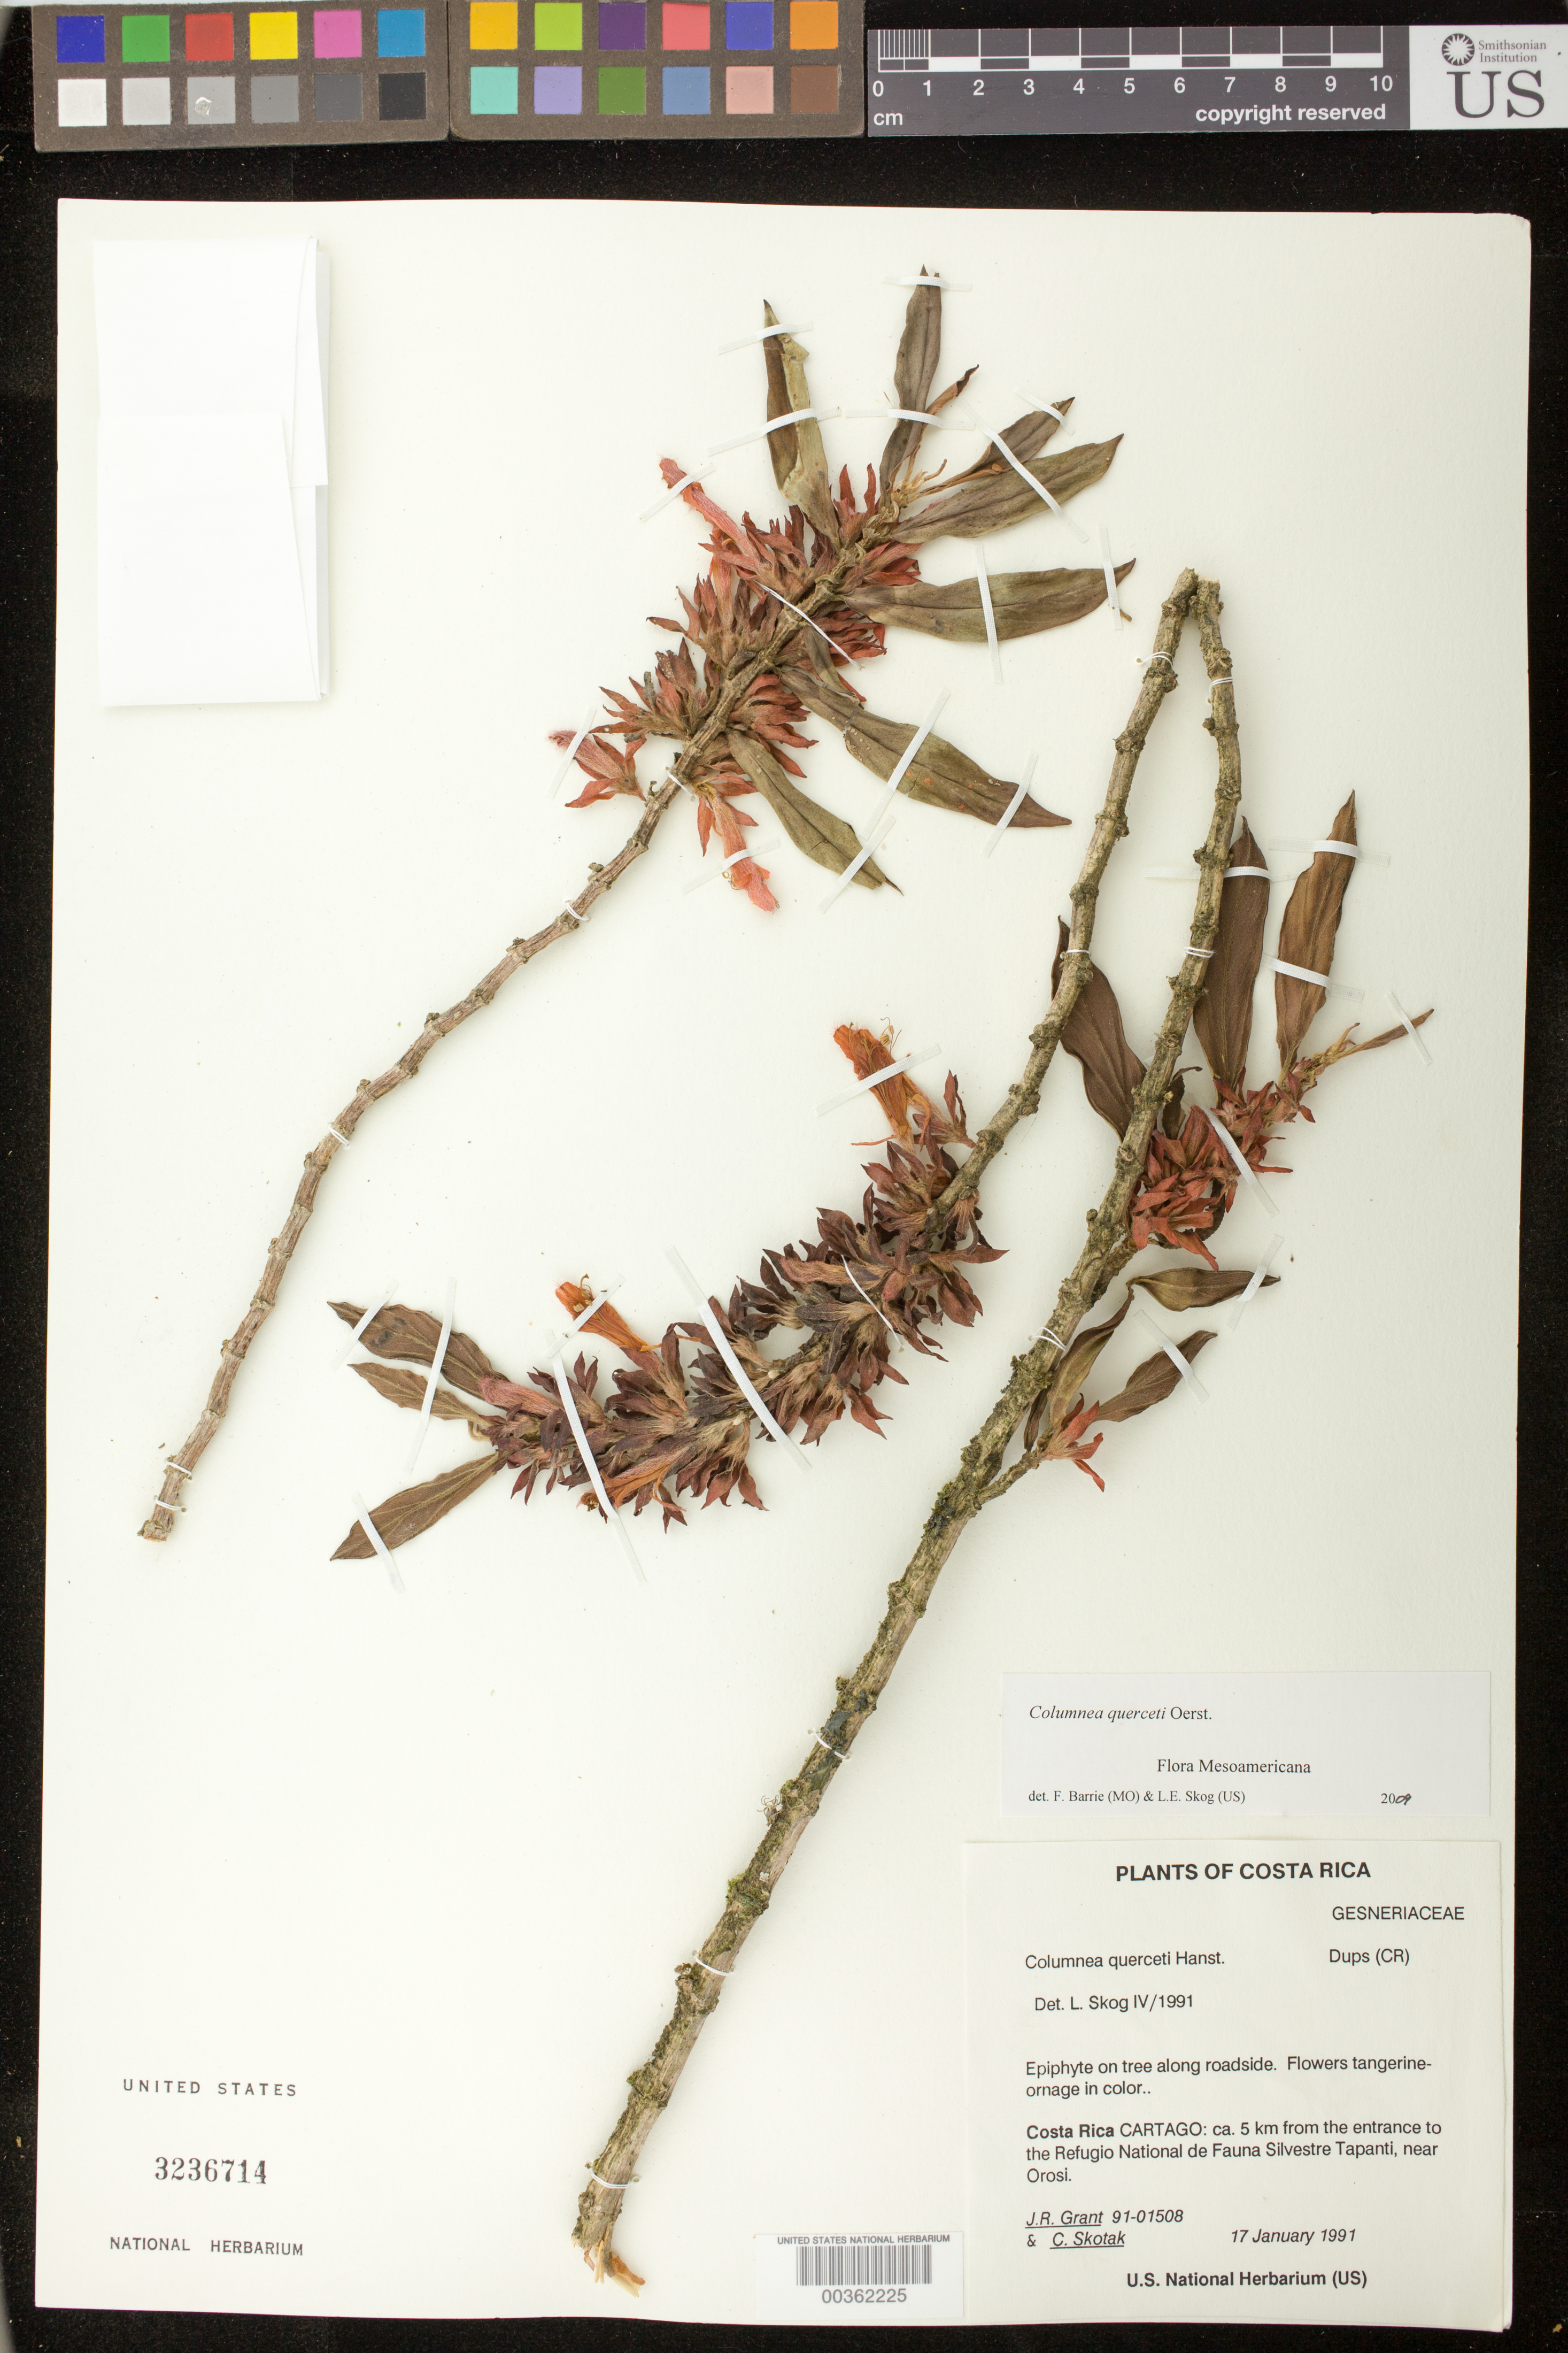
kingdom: Plantae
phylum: Tracheophyta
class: Magnoliopsida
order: Lamiales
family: Gesneriaceae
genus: Columnea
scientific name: Columnea querceti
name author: Oerst.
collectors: J. R. Grant & C. Skotak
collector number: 9101508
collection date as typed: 17 Jan 1991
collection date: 1991-01-17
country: Costa Rica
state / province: Cartago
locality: Ca. 5 km from entrance to Refugio National de Fauna Silvestre Tapanti, near Orosi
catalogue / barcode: US 3236714